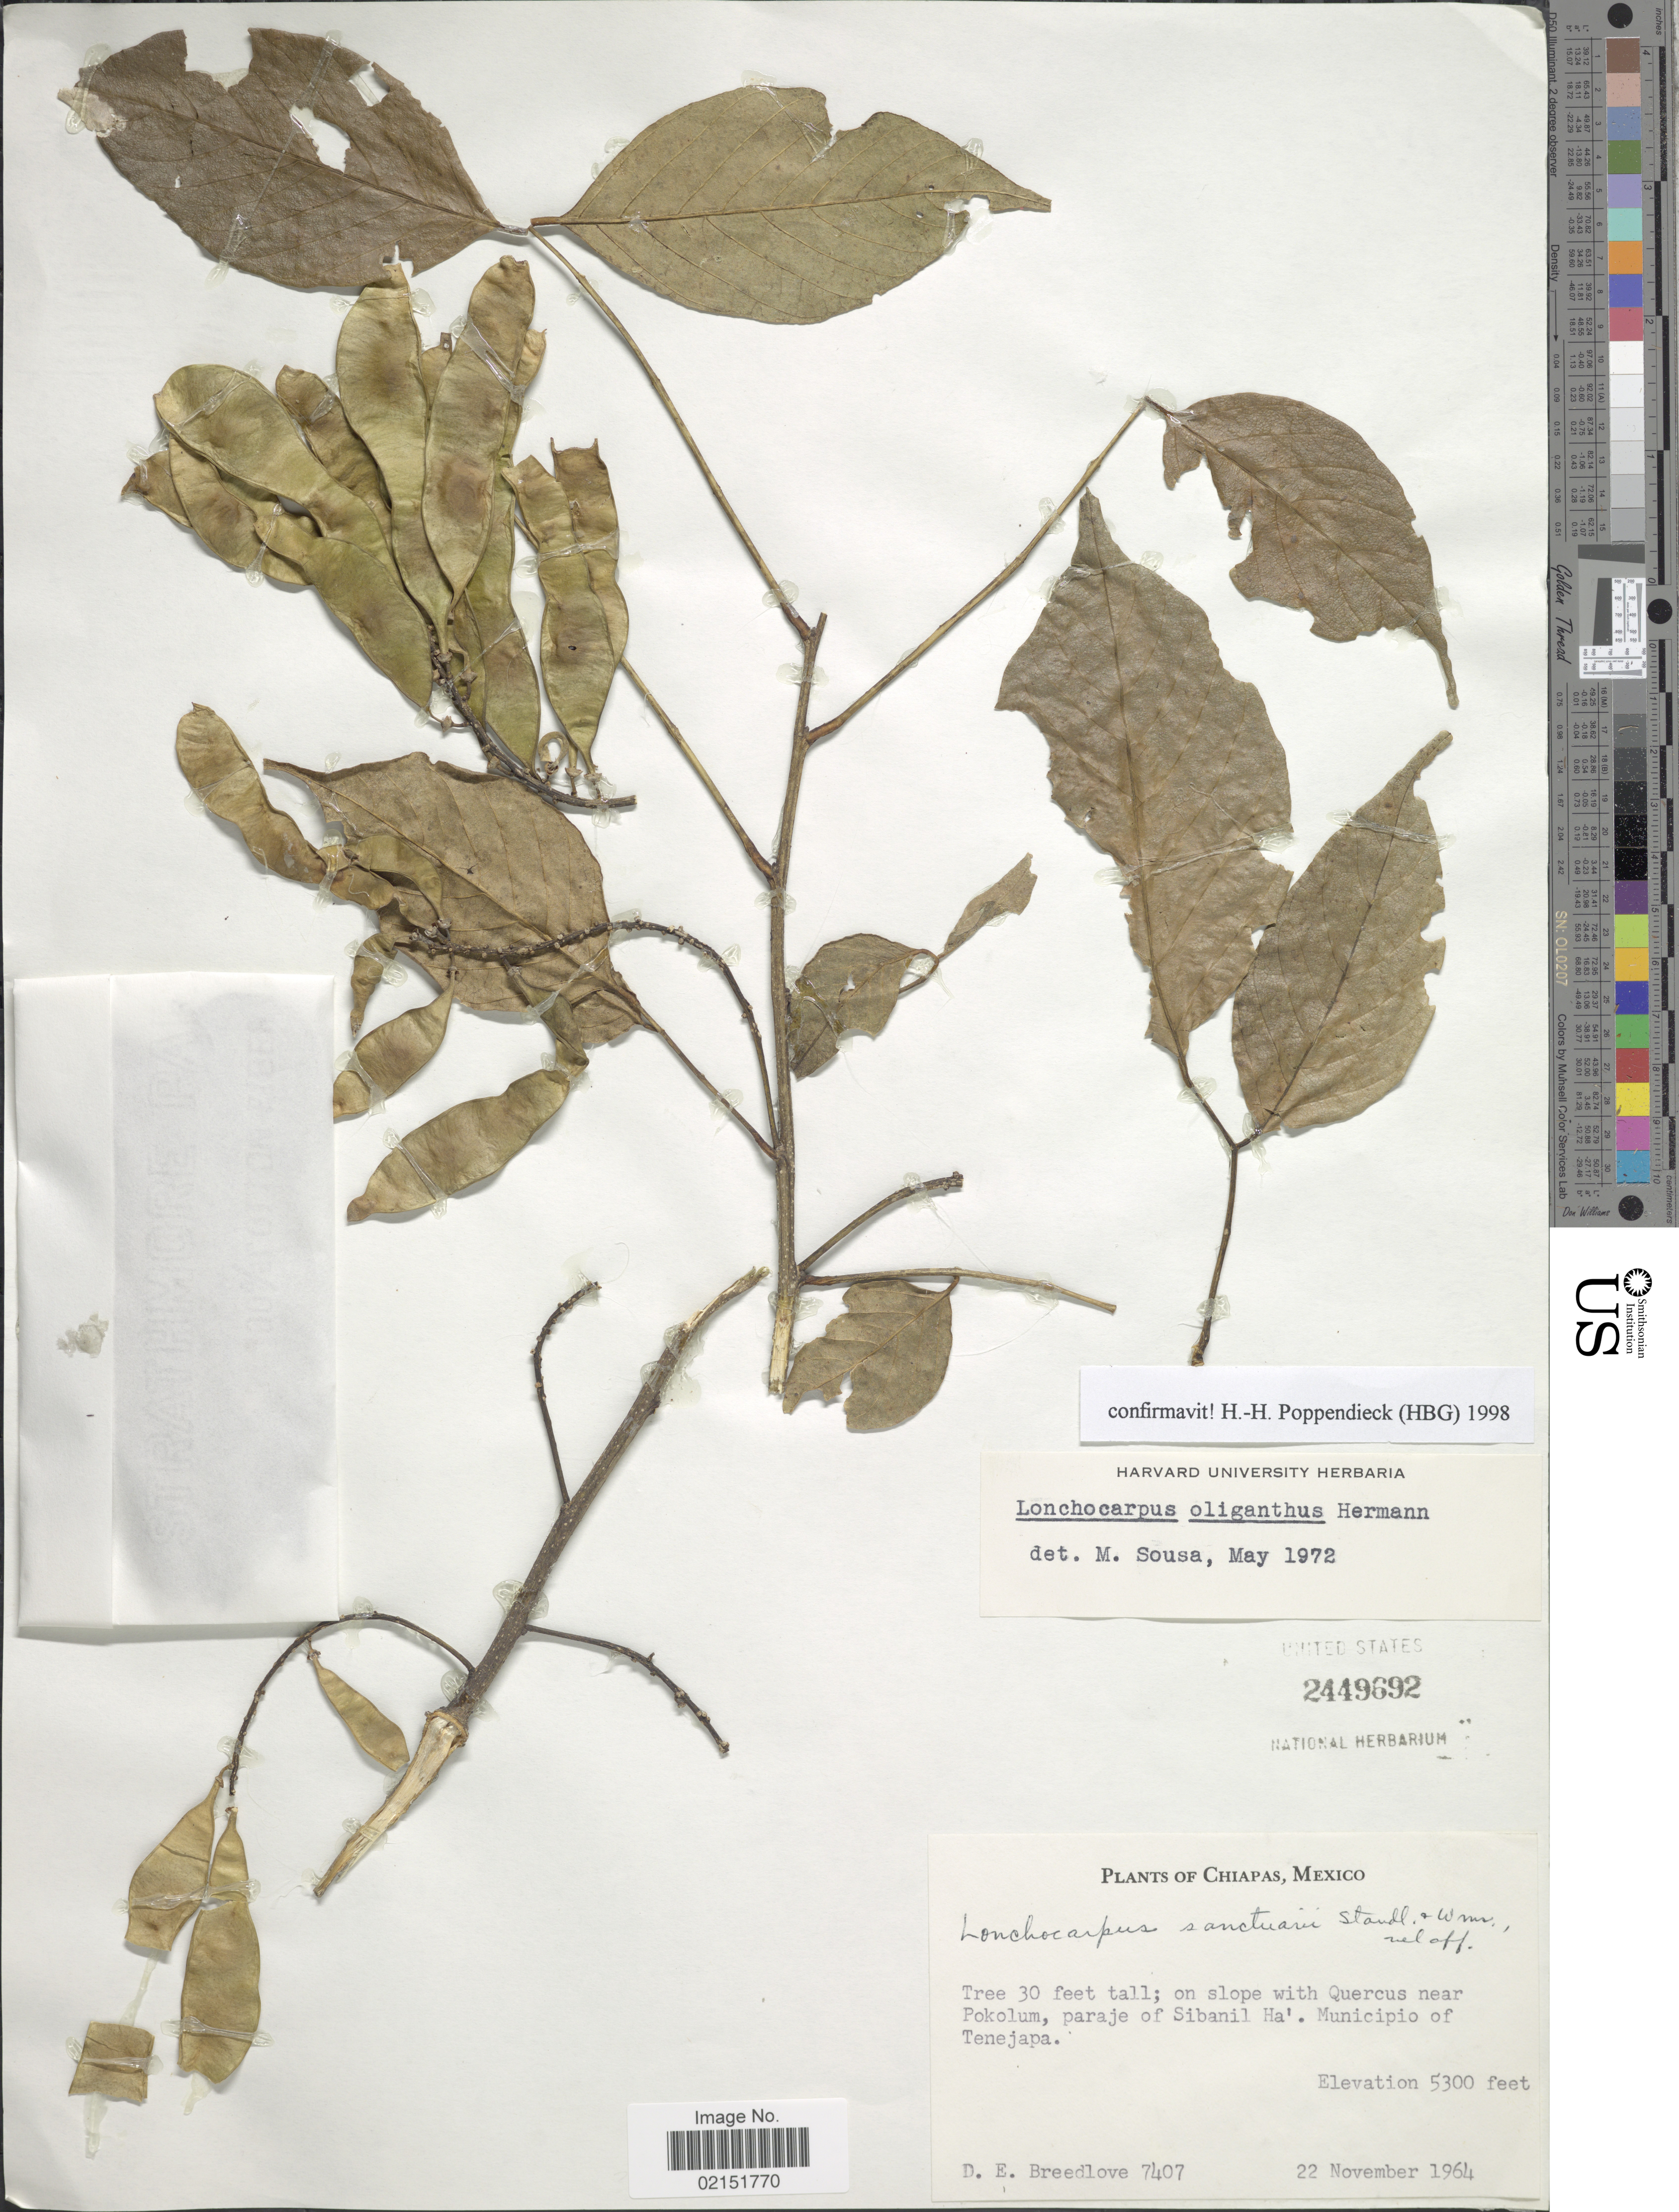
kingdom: Plantae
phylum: Tracheophyta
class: Magnoliopsida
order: Fabales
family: Fabaceae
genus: Lonchocarpus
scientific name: Lonchocarpus oliganthus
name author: F.J. Herm.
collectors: D. E. Breedlove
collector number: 7407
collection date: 1964-11-22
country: Mexico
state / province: Chiapas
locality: On slope with Quercus near Pokolum, paraje of Sibanil Ha', Municipio of Tenejapa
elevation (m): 1615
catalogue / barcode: US 2449692